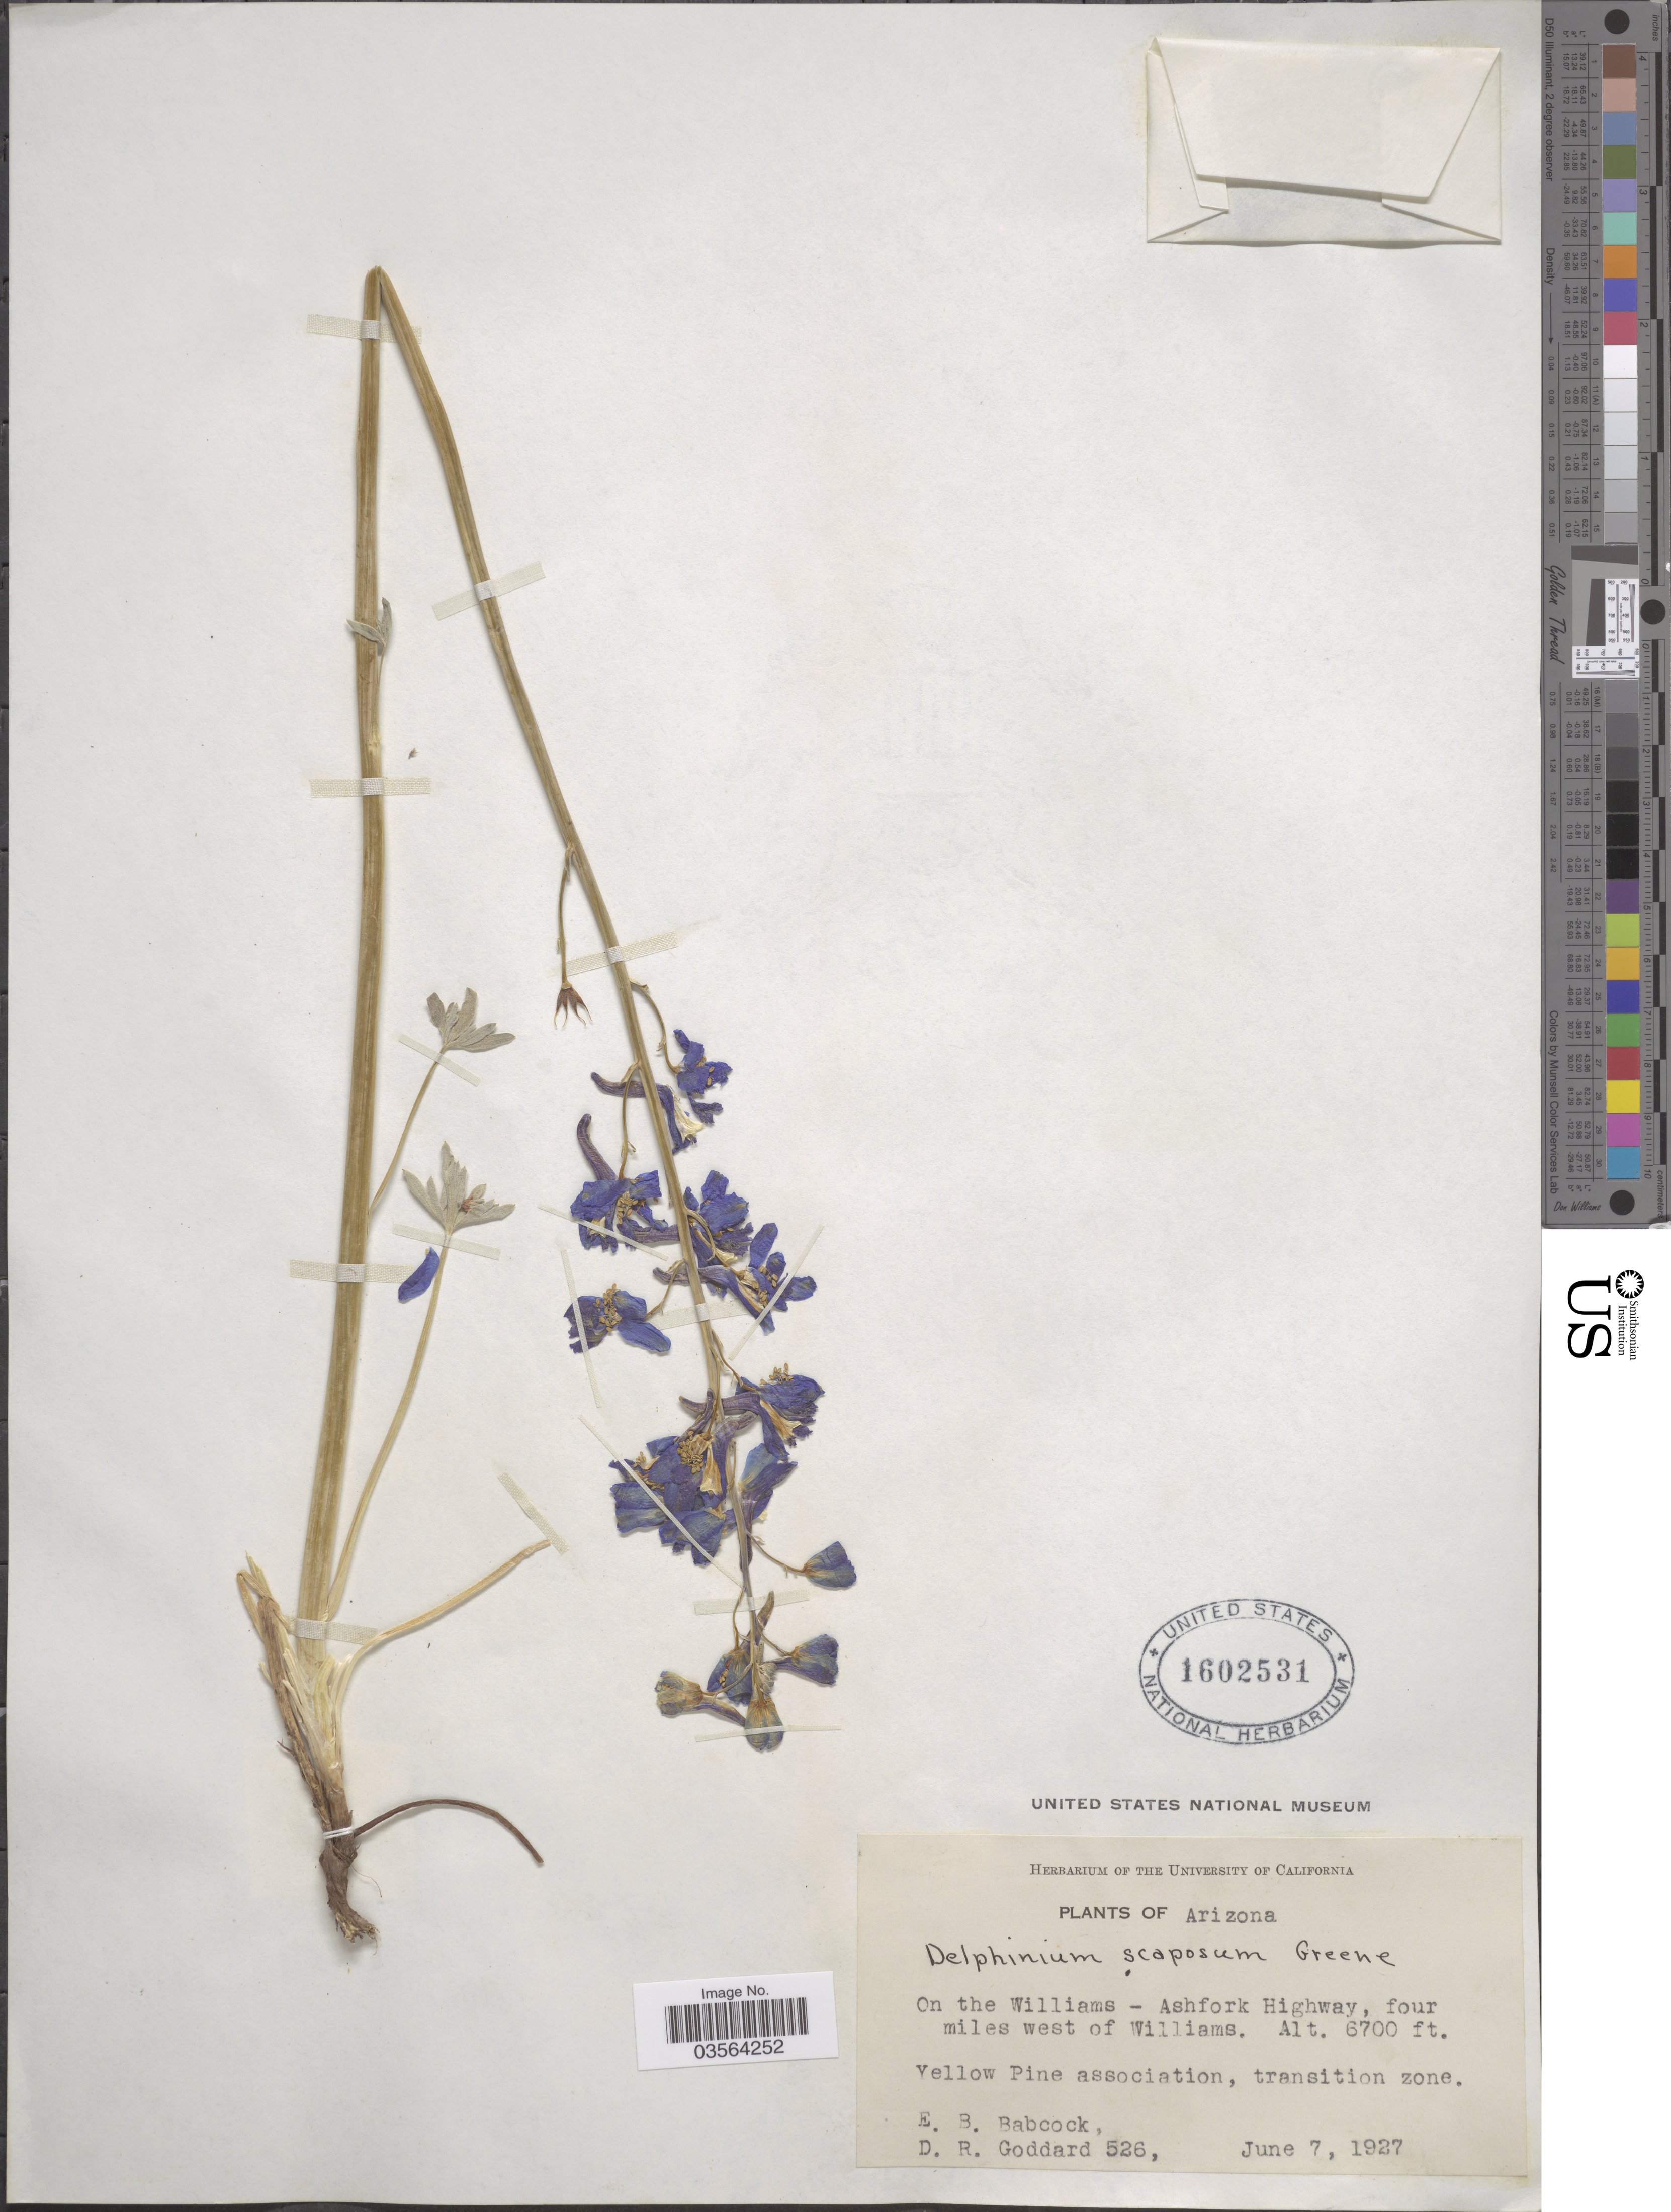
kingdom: Plantae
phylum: Tracheophyta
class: Magnoliopsida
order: Ranunculales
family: Ranunculaceae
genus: Delphinium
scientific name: Delphinium scaposum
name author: Greene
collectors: E. B. Babcock & D. Goddard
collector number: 526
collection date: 1927-06-07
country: United States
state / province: Arizona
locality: On the Williams - Ashfork Highway, four miles west of Williams.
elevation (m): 2042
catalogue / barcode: US 1602531